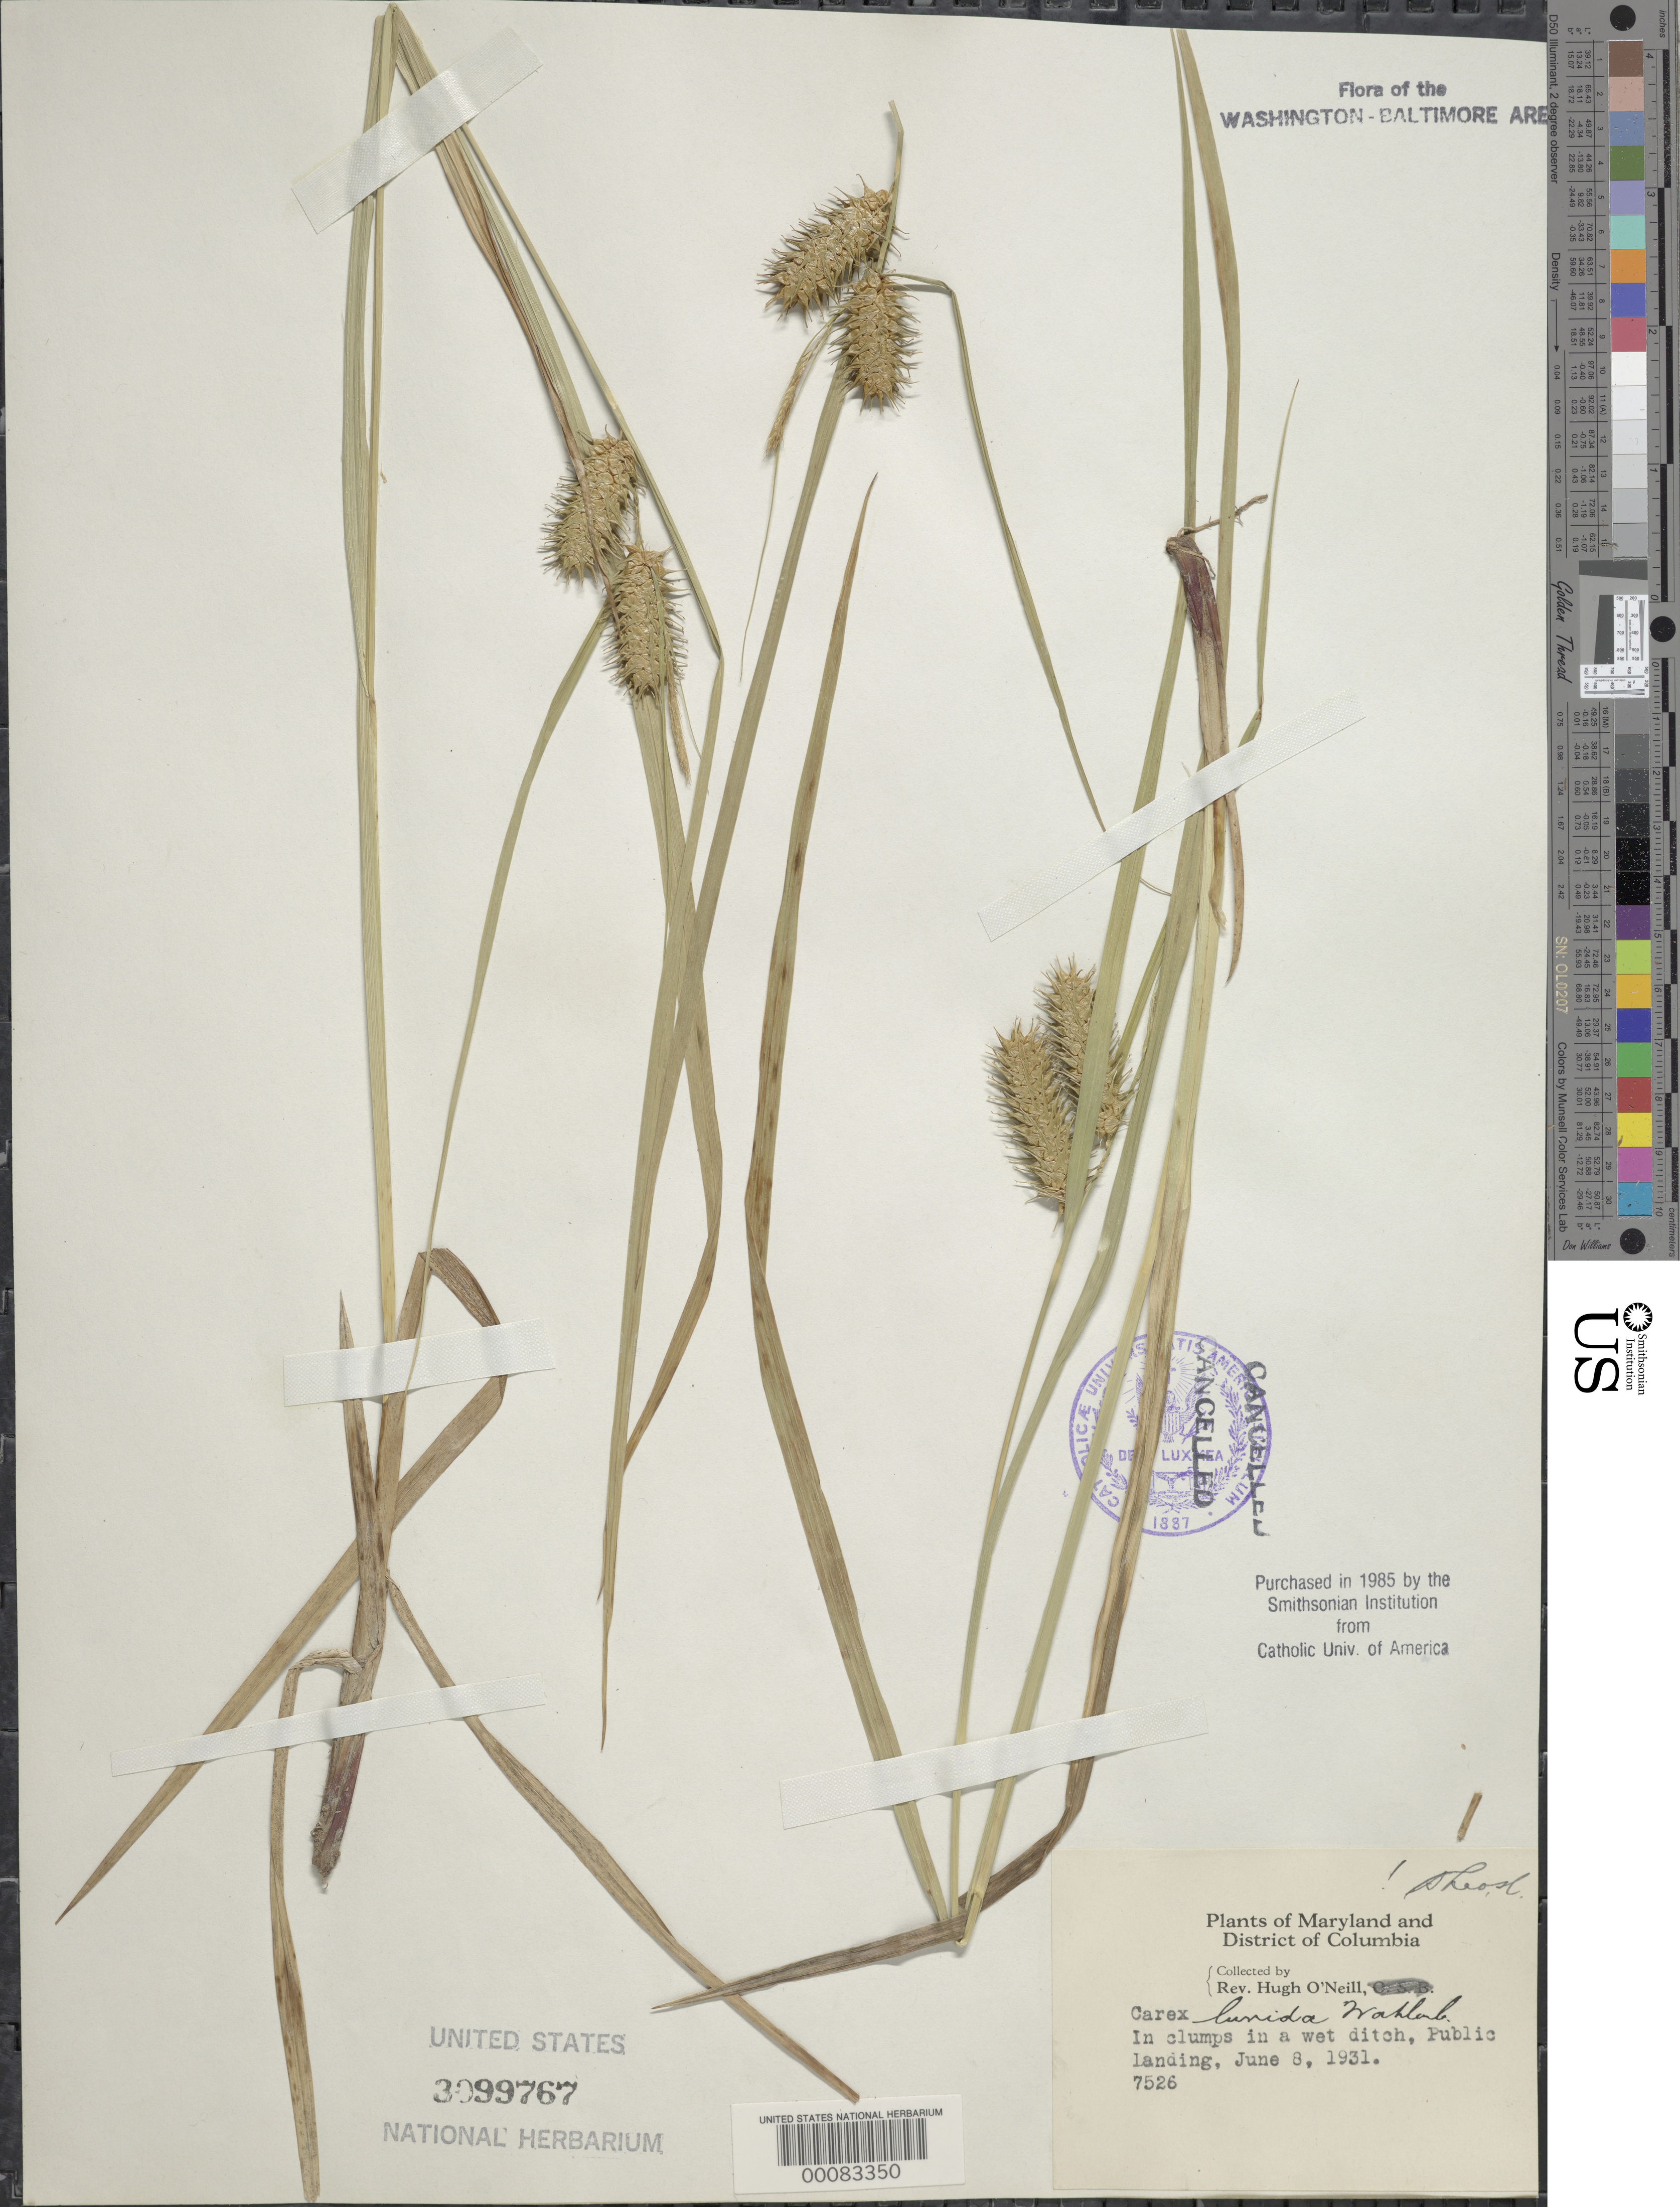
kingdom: Plantae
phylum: Tracheophyta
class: Liliopsida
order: Poales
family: Cyperaceae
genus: Carex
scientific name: Carex lurida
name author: Wahlenb.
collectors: H. O'Neill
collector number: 7526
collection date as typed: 08 Jun 1931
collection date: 1931-06-08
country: United States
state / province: District of Columbia / Maryland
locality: Public Landing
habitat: Wet ditch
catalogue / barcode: US 3099767